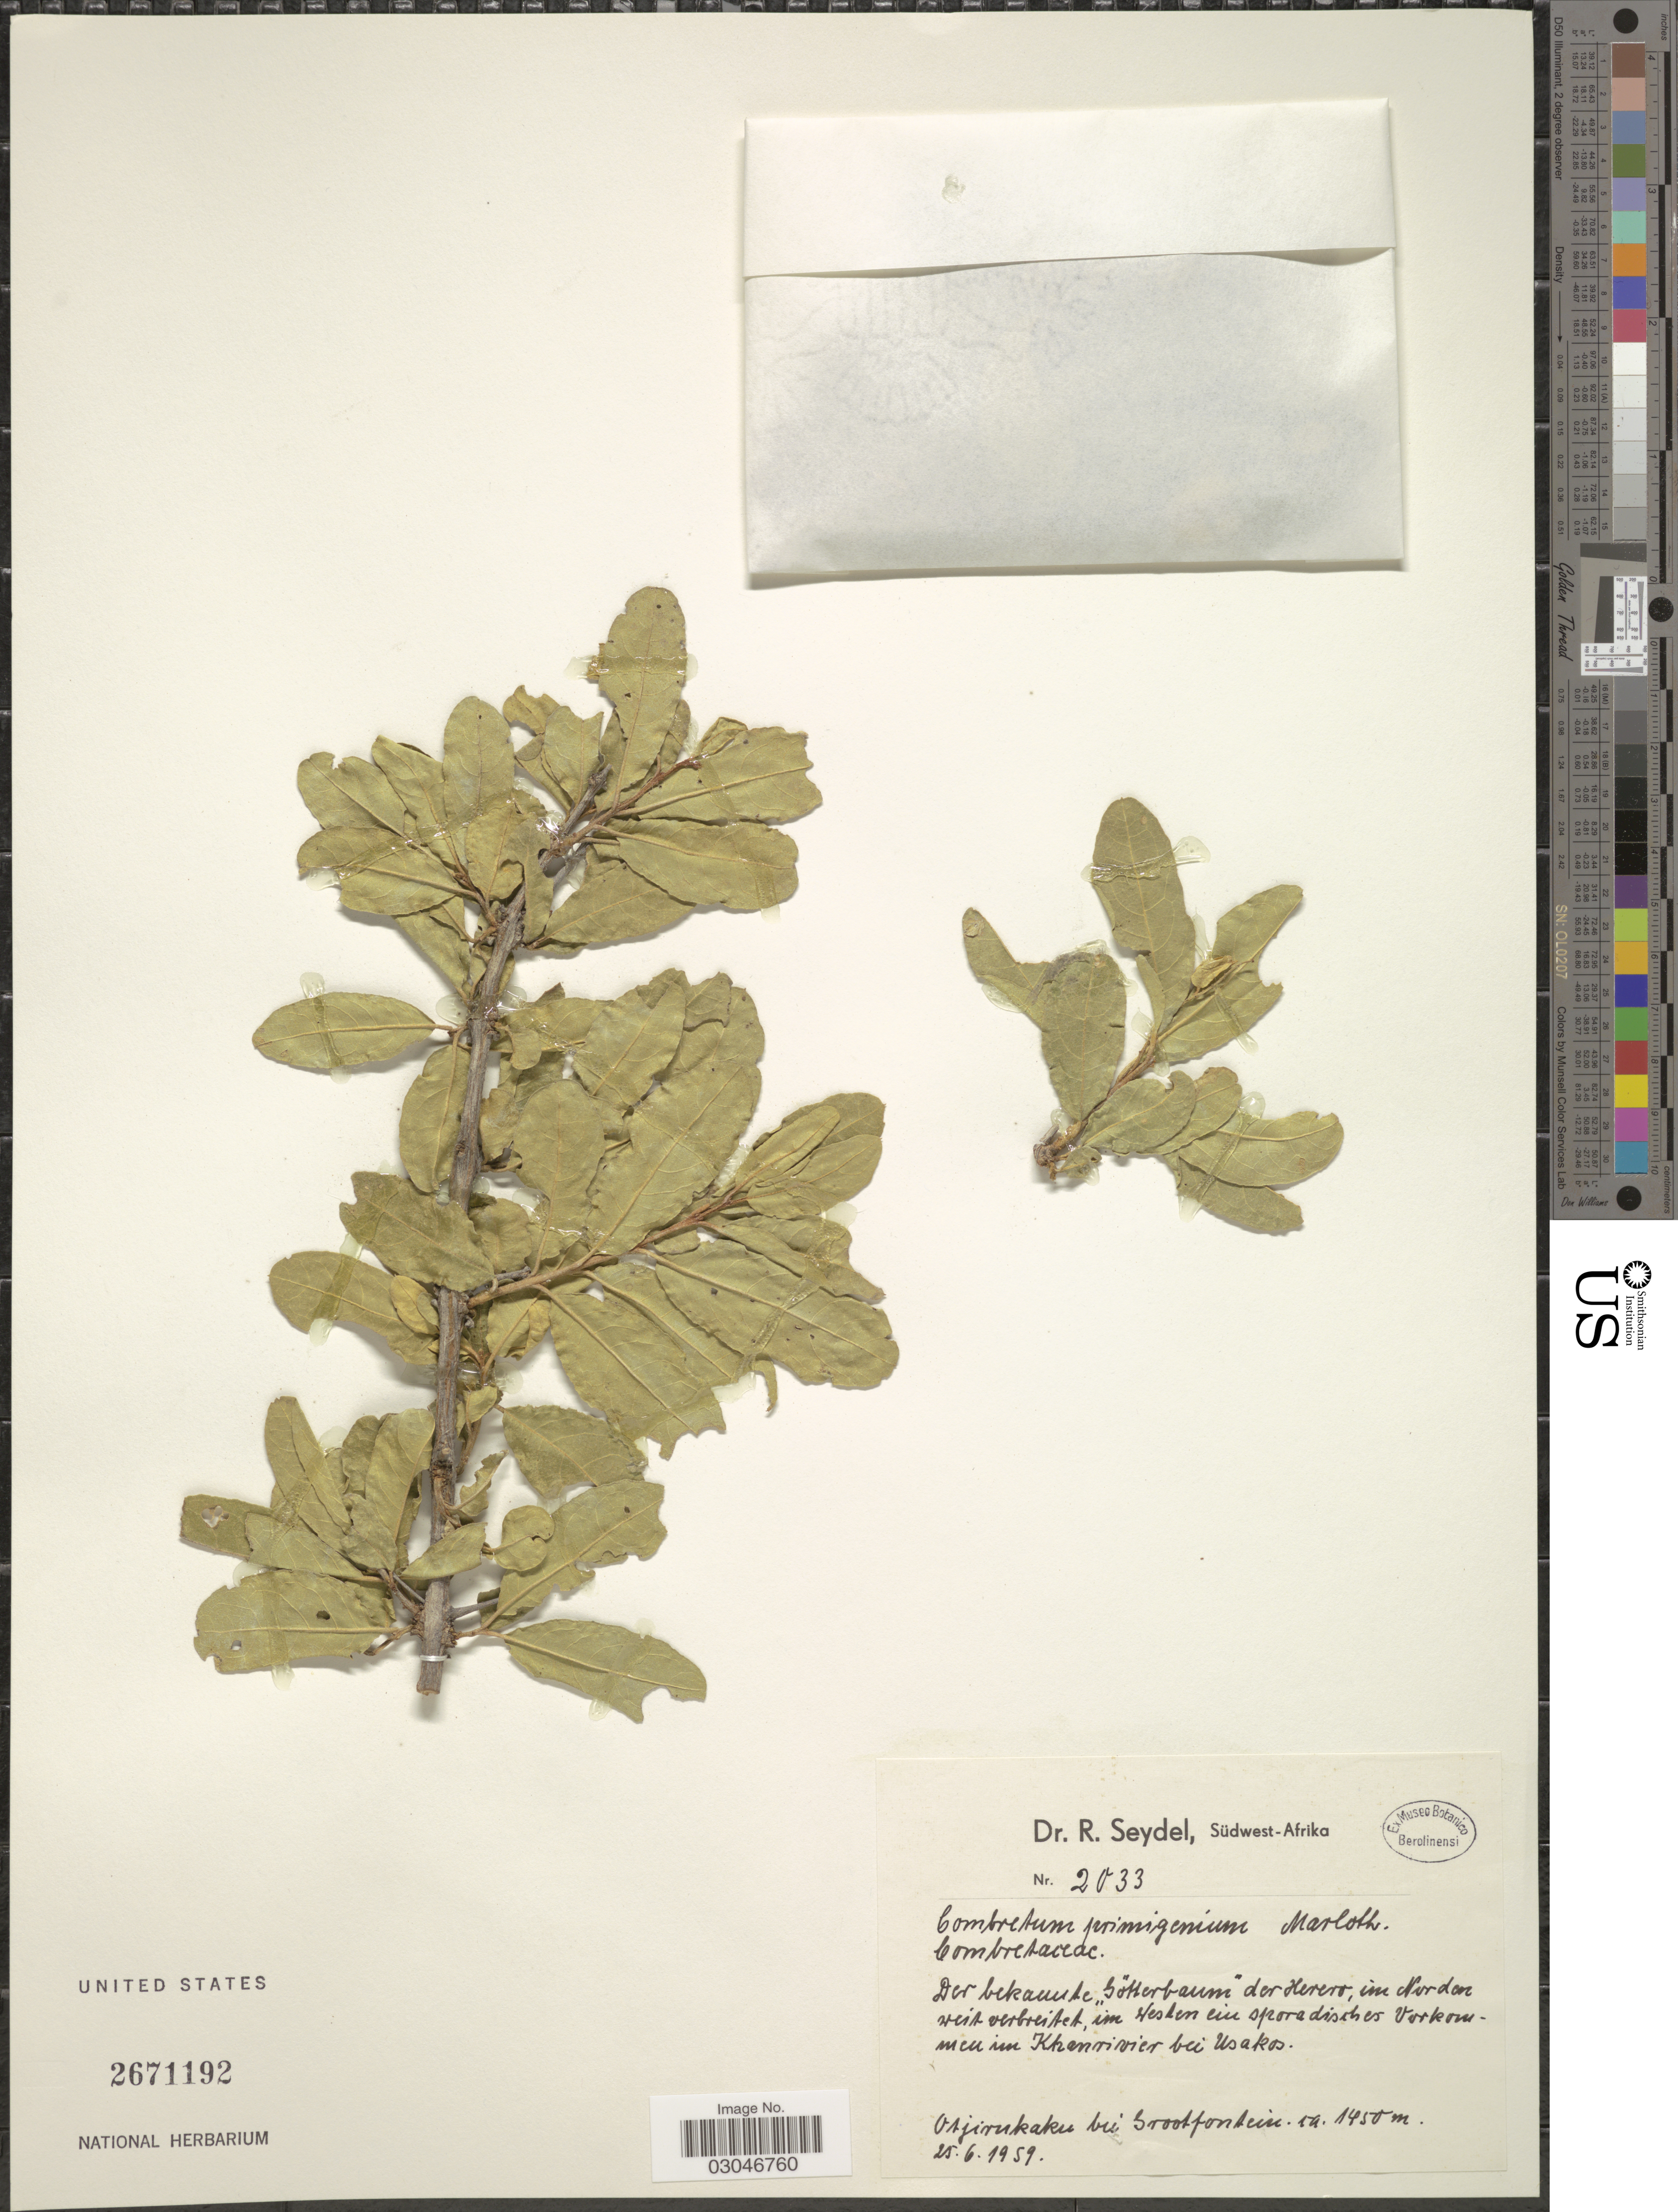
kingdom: Plantae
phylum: Tracheophyta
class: Magnoliopsida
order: Myrtales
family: Combretaceae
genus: Combretum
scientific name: Combretum primigenum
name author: Marloth ex Engl.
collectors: R. Seydel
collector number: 2033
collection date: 1959-06-25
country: Namibia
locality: Südwest-Afrika. Otjirukaku bei Grootfontein.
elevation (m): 1450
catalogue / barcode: US 2671192